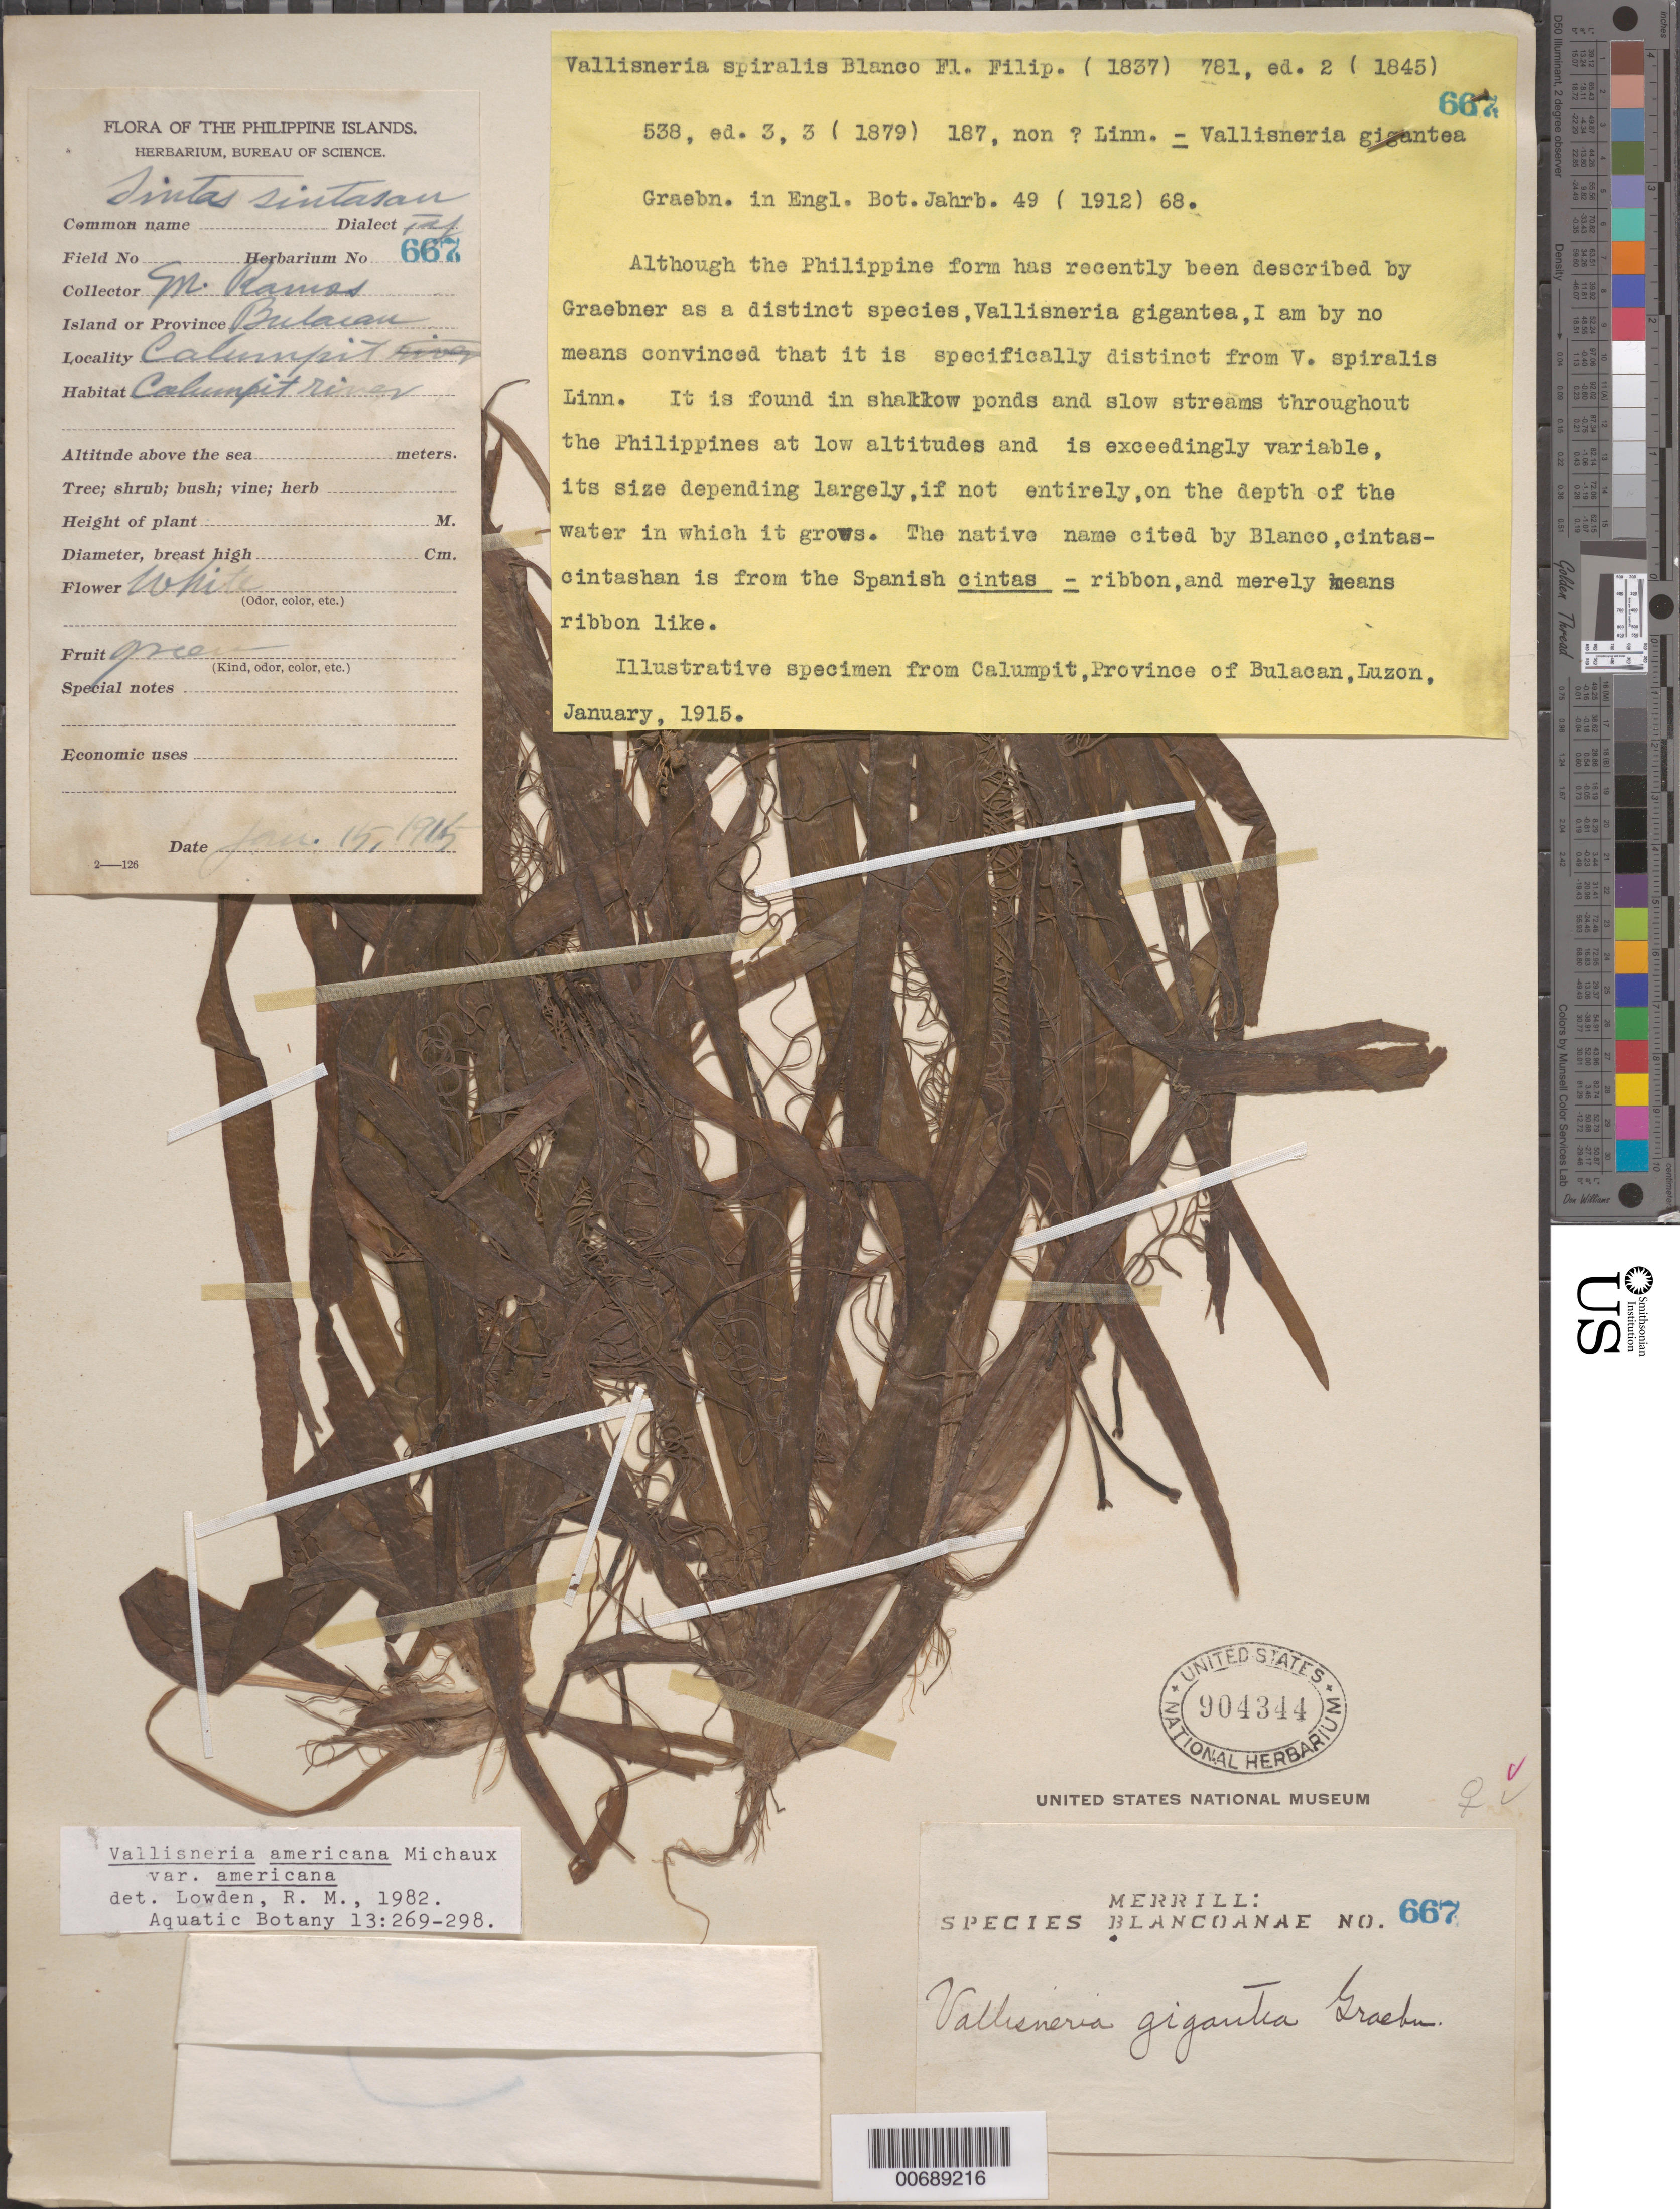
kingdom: Plantae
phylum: Tracheophyta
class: Liliopsida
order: Alismatales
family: Hydrocharitaceae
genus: Vallisneria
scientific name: Vallisneria americana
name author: Michx.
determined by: Lowden, R. M.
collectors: E. D. Merrill & M. Ramos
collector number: Sp. Blancoan. 0667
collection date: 1915-01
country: Philippines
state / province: Central Luzon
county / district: Bulacan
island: Luzon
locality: Calumpit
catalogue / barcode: US 904344